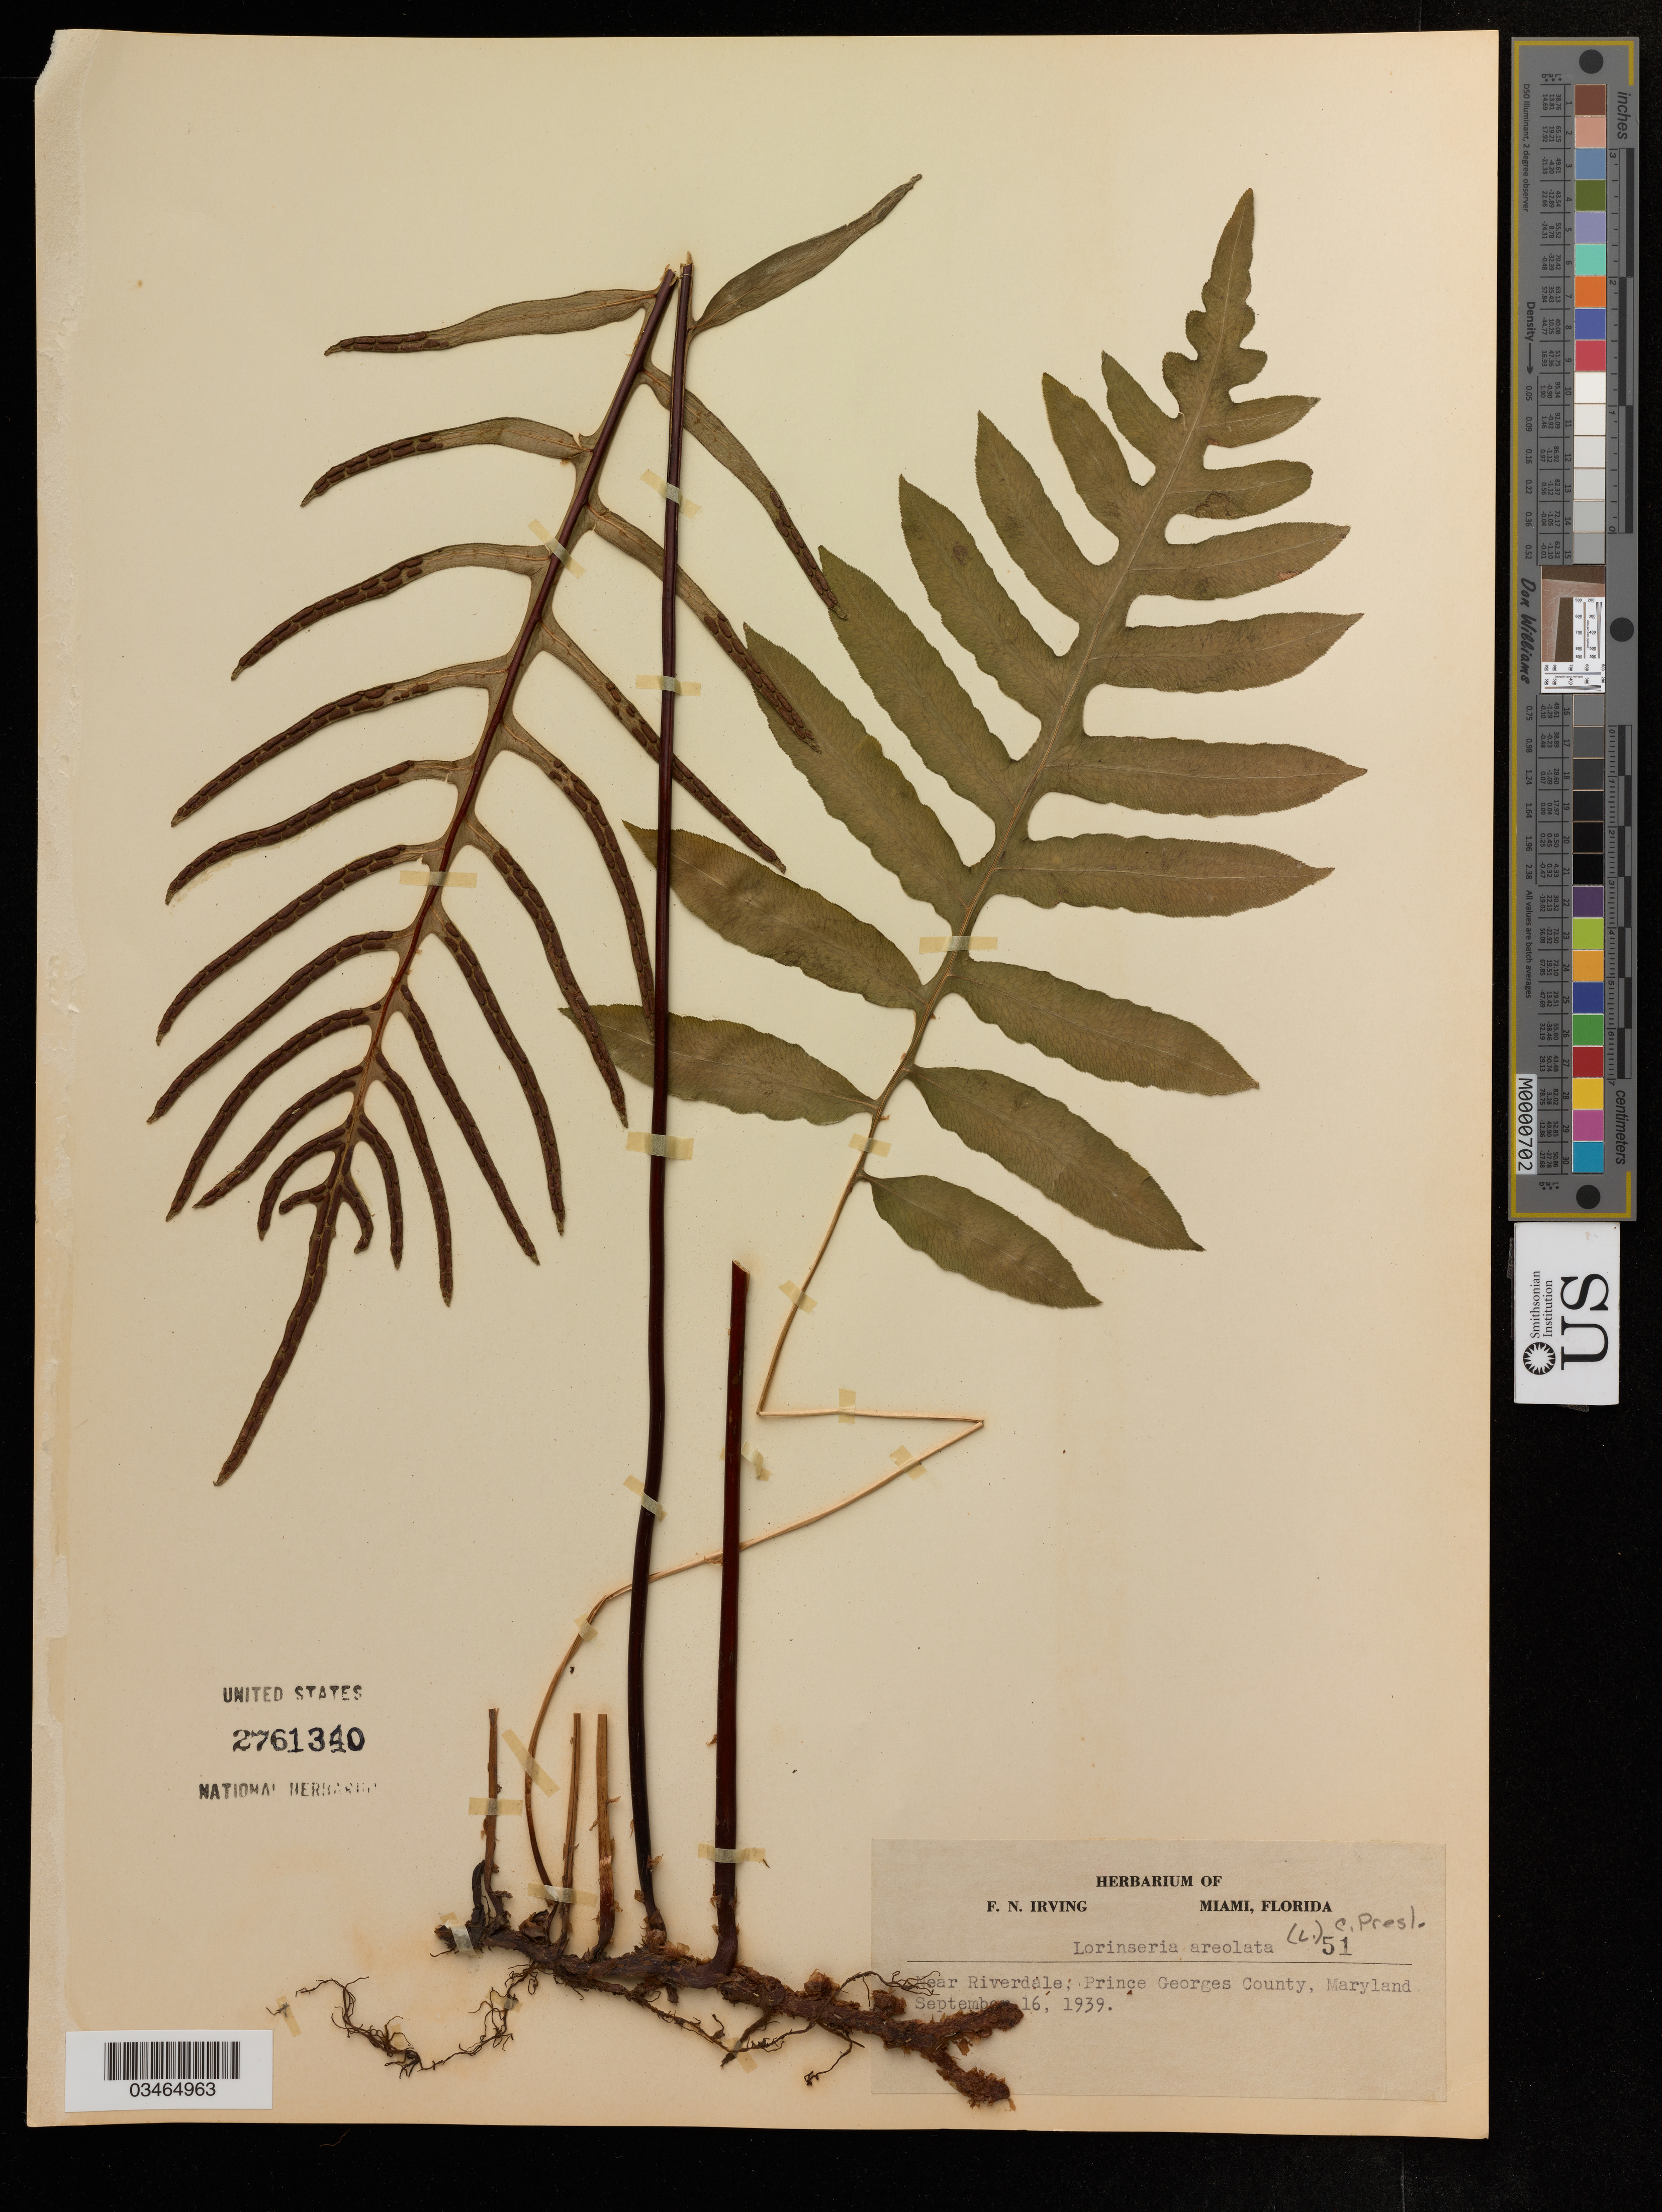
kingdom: Plantae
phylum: Tracheophyta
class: Polypodiopsida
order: Polypodiales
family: Blechnaceae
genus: Lorinseria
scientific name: Lorinseria areolata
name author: (L.) C. Presl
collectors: ex herb. F.N. Irving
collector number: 51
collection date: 1939-09-16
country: United States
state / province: Maryland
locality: Near Riverdale; Prince George County.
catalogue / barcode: US 2761340